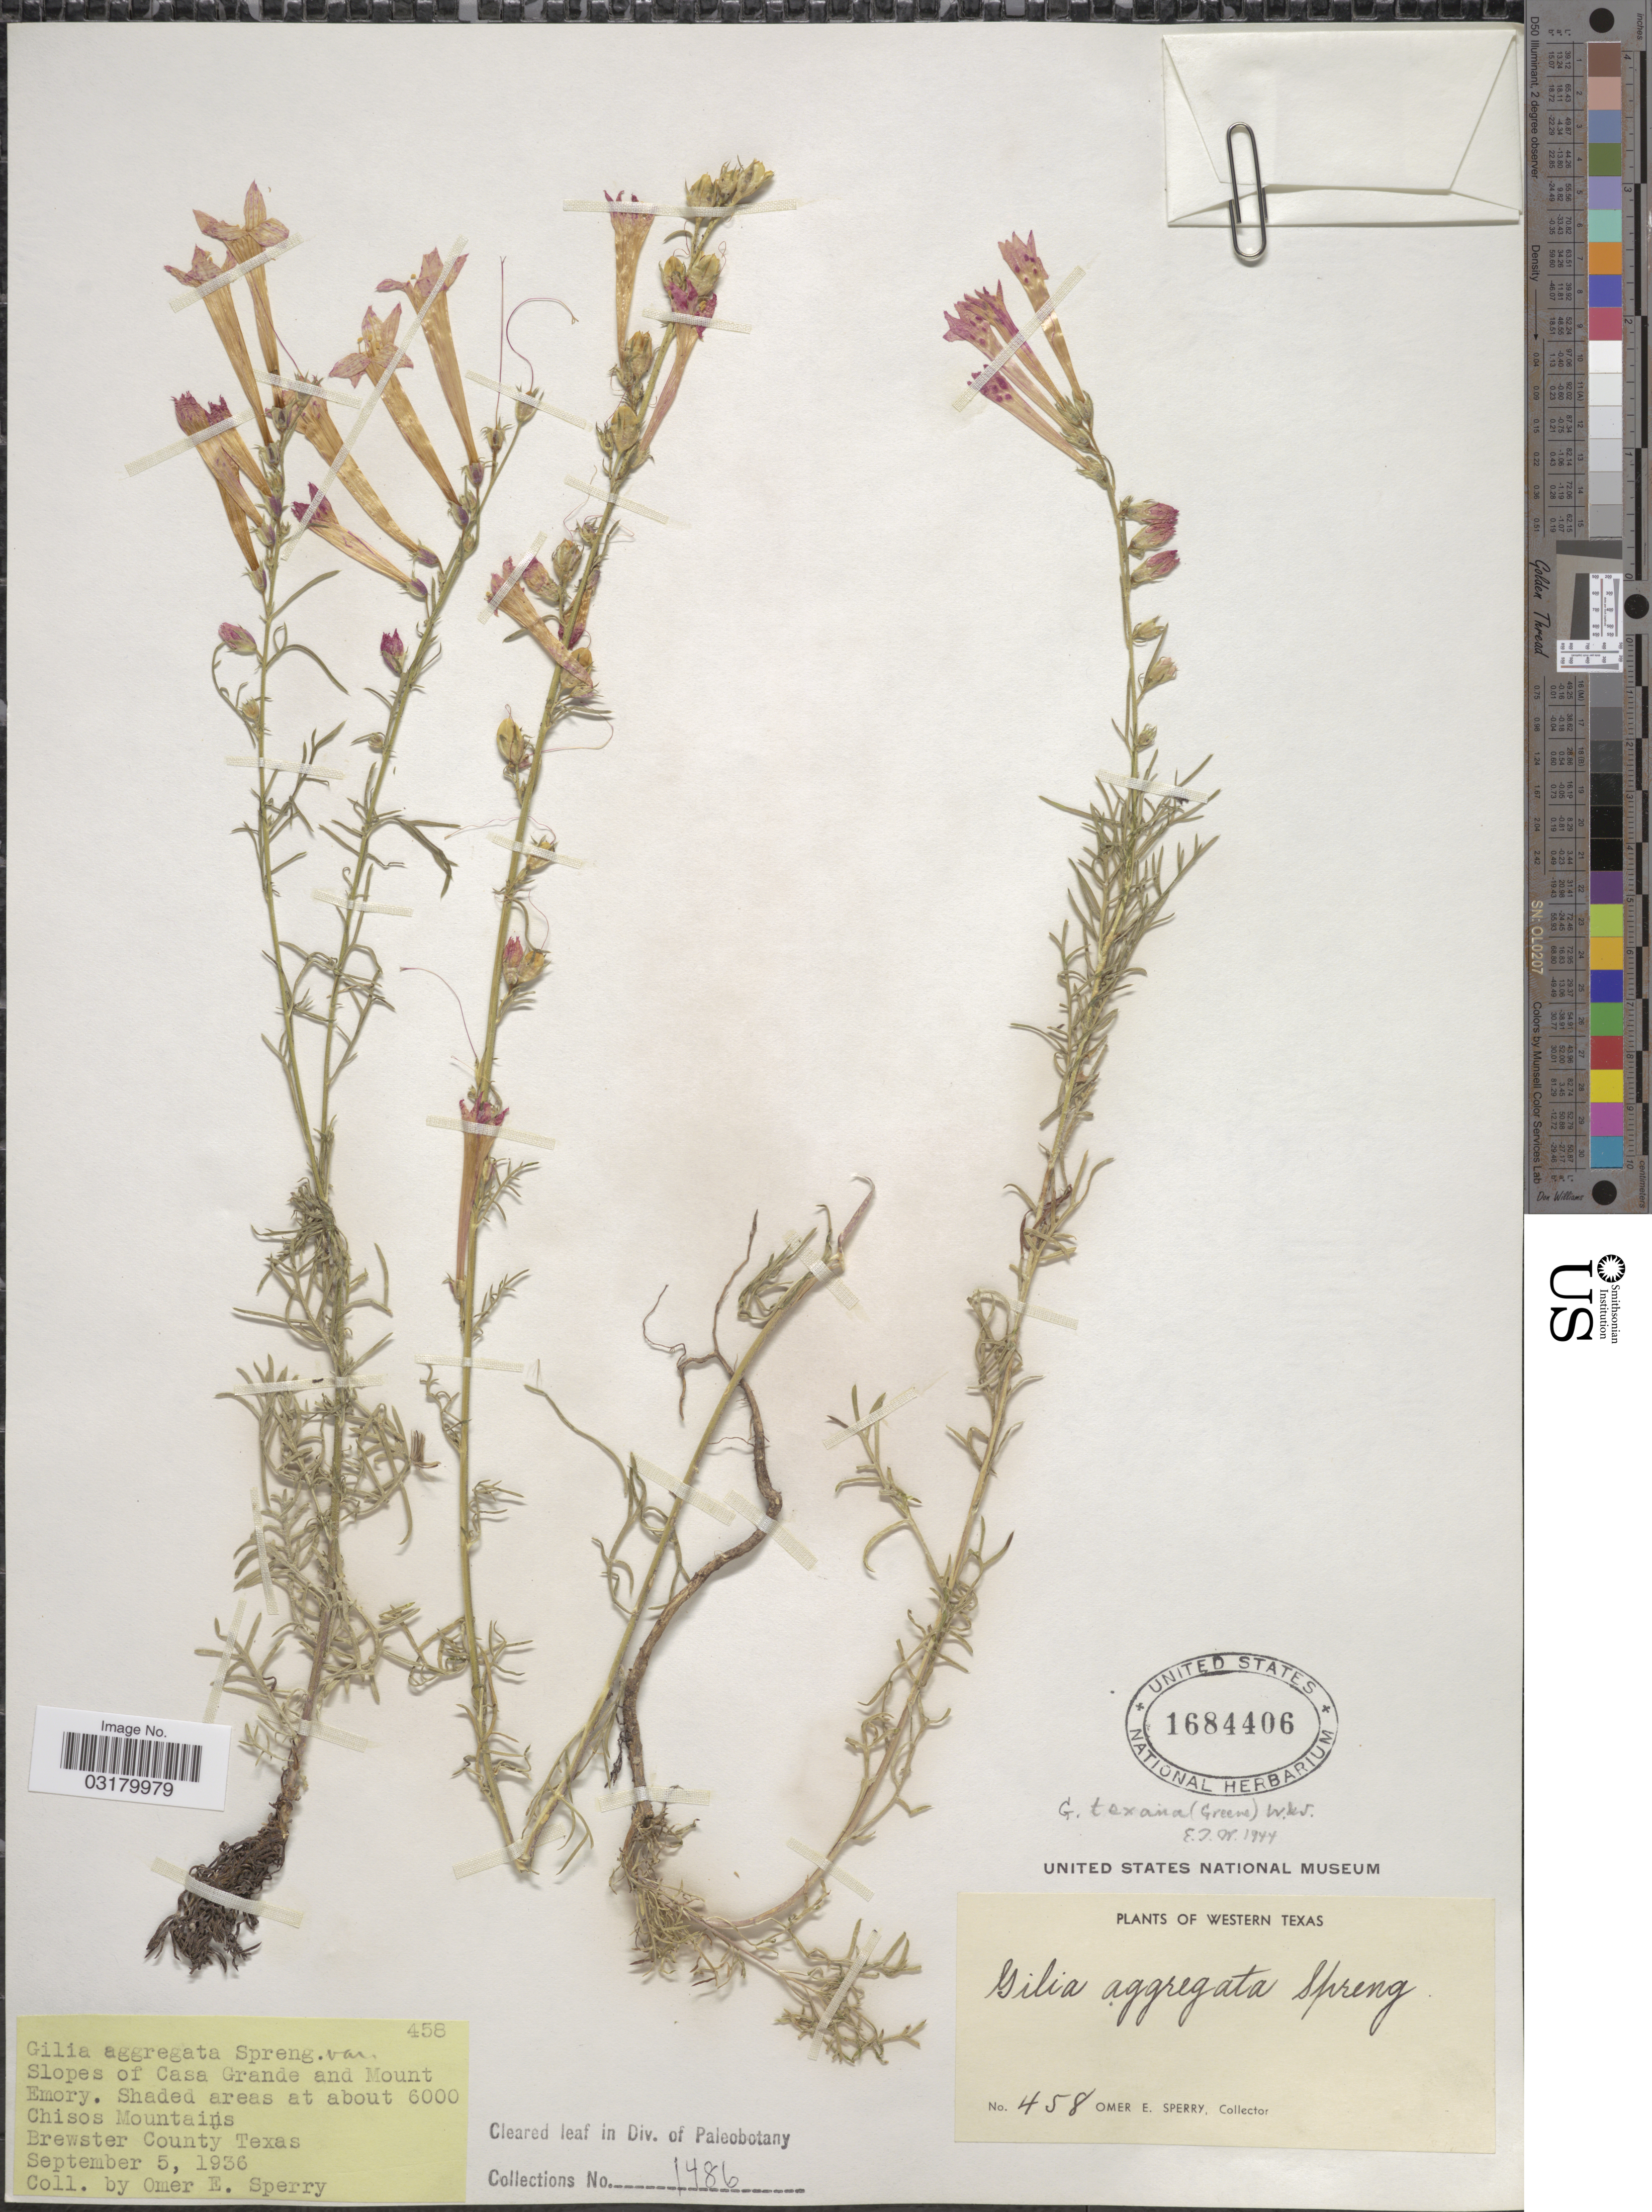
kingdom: Plantae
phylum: Tracheophyta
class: Magnoliopsida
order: Ericales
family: Polemoniaceae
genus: Ipomopsis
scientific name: Ipomopsis aggregata subsp. formosissima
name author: (Greene) Wherry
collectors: O. E. Sperry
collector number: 458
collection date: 1936-09-05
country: United States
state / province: Texas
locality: Western Texas. Slopes of Casa Grande and Mount Emory. Chisos Mountains. Brewster County.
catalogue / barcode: US 1684406